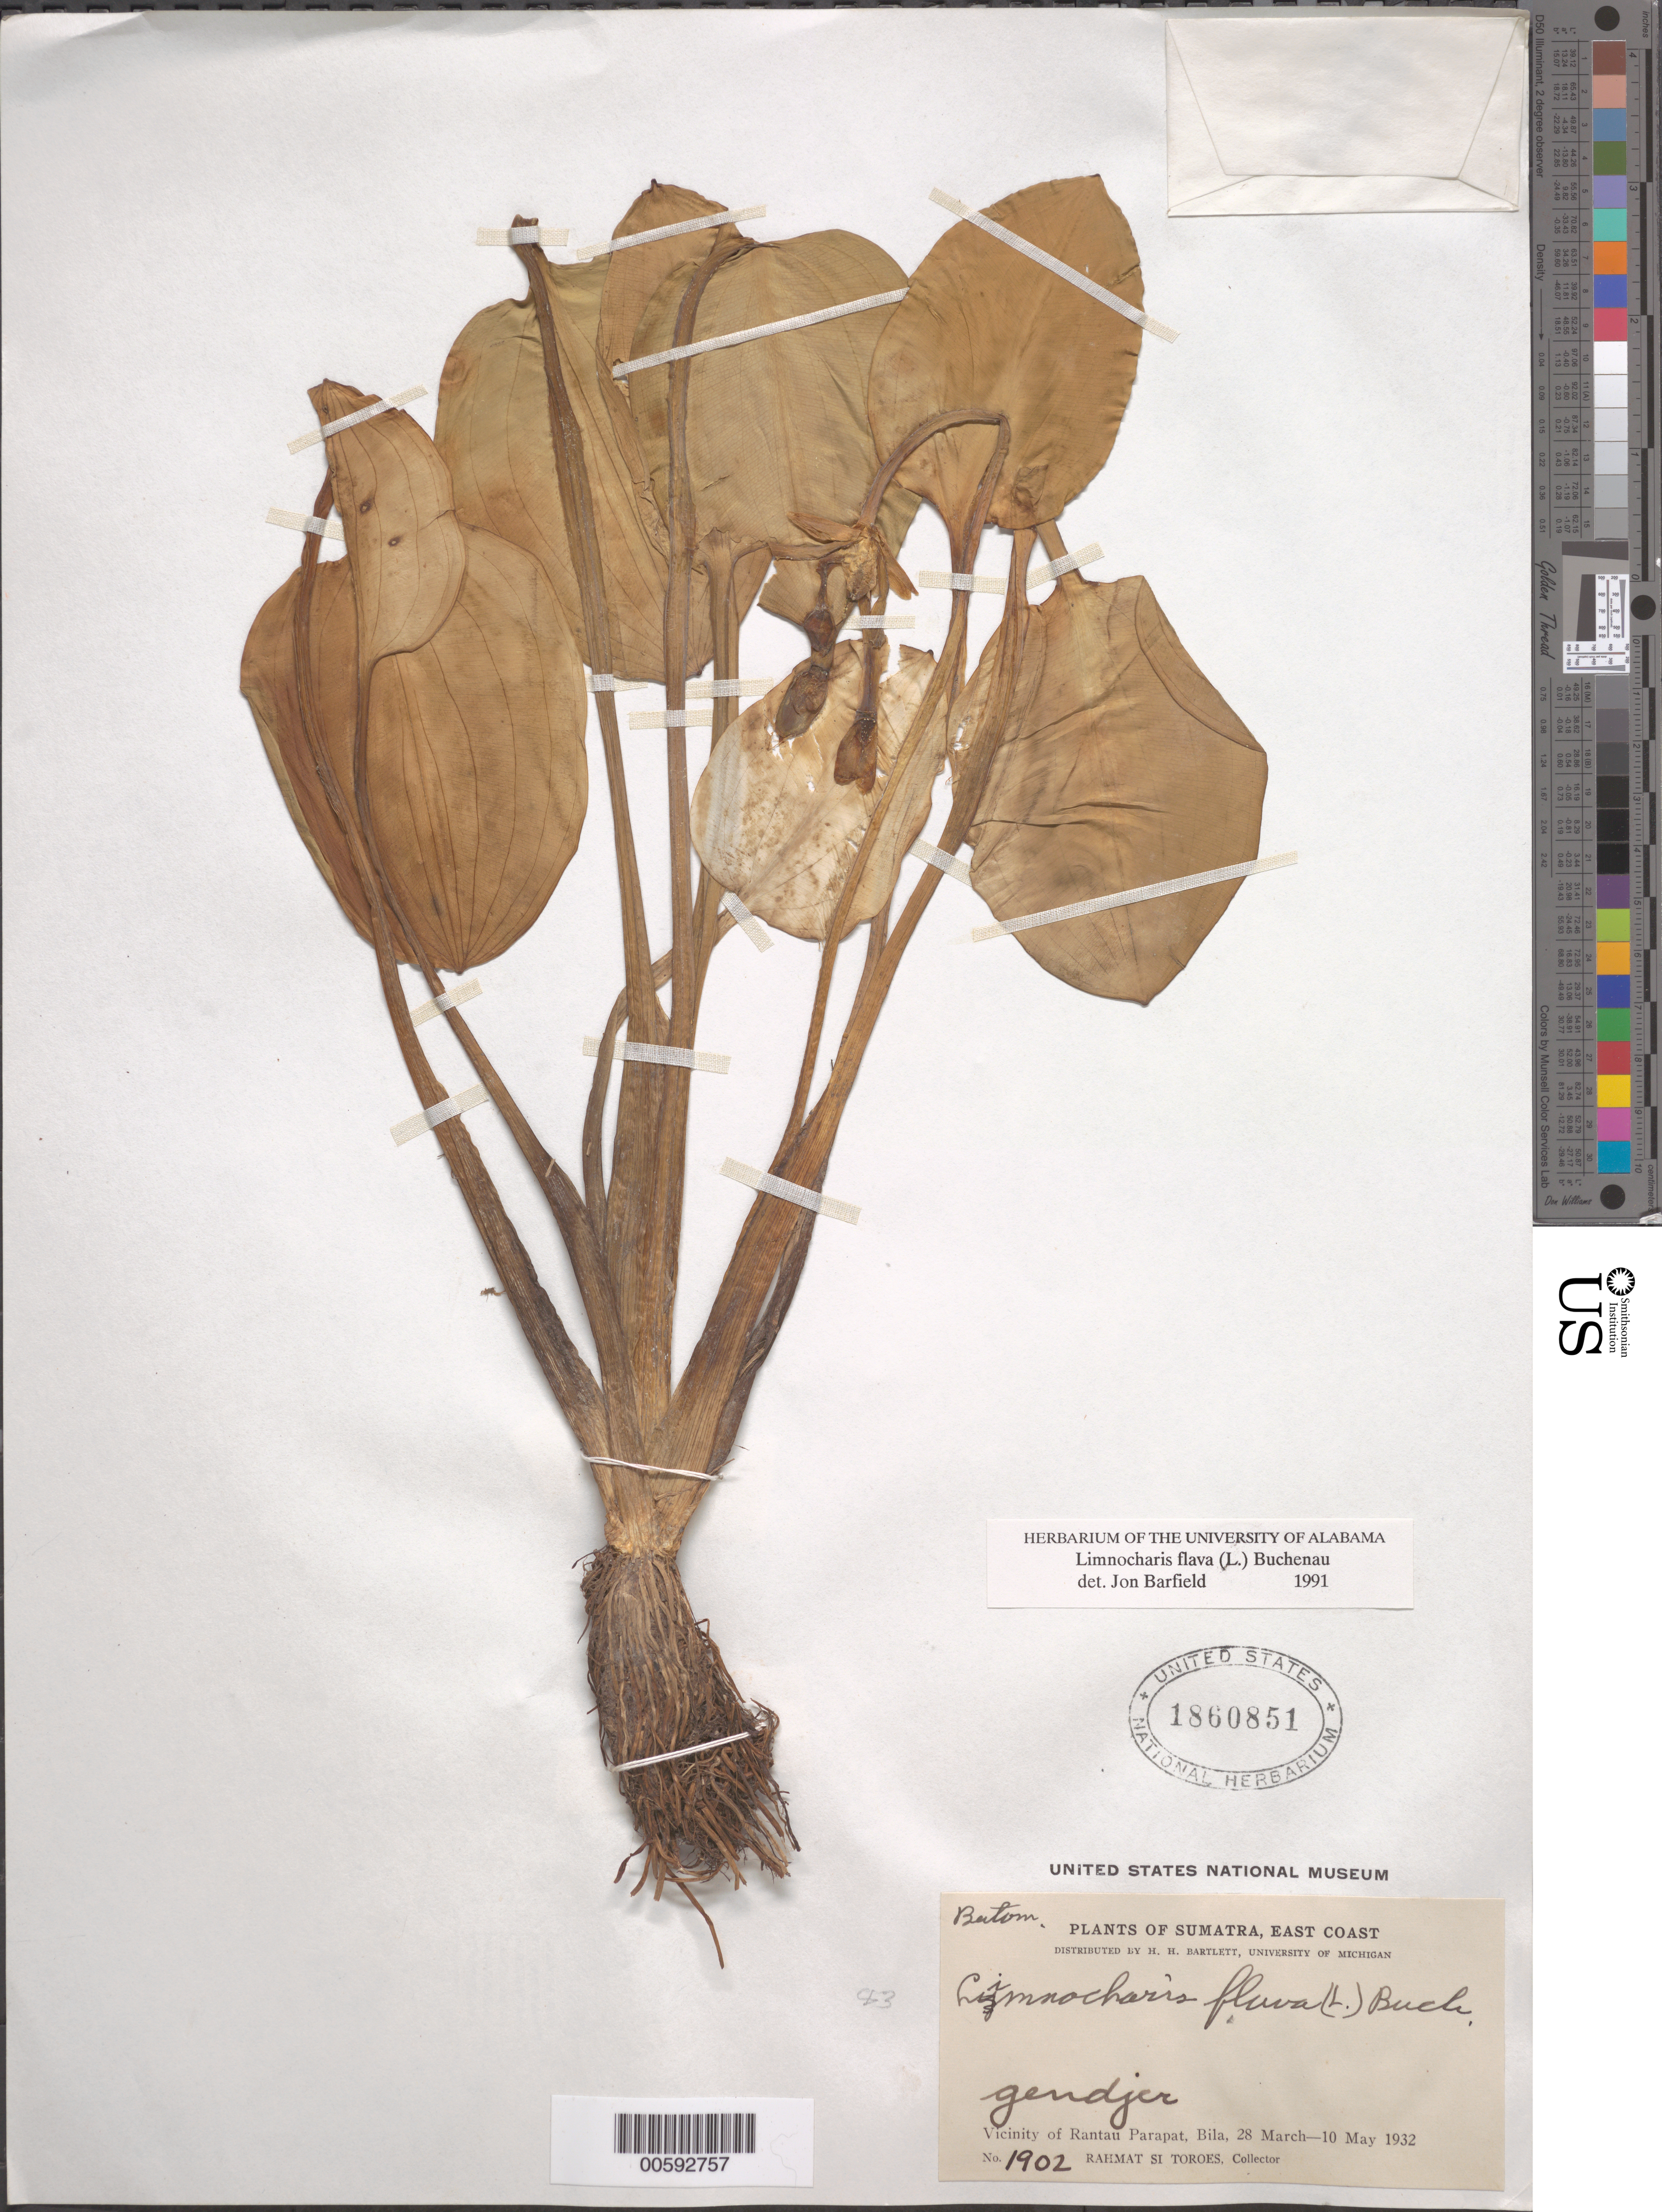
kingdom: Plantae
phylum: Tracheophyta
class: Liliopsida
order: Alismatales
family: Alismataceae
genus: Limnocharis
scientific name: Limnocharis flava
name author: (L.) Buchenau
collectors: Rahmat Si Boeea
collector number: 1902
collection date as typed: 28 Mar 1932 to 10 May 1932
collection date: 1932-03-28/1932-05-10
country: Indonesia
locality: Rantau Parapat, Bila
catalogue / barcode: US 1860851